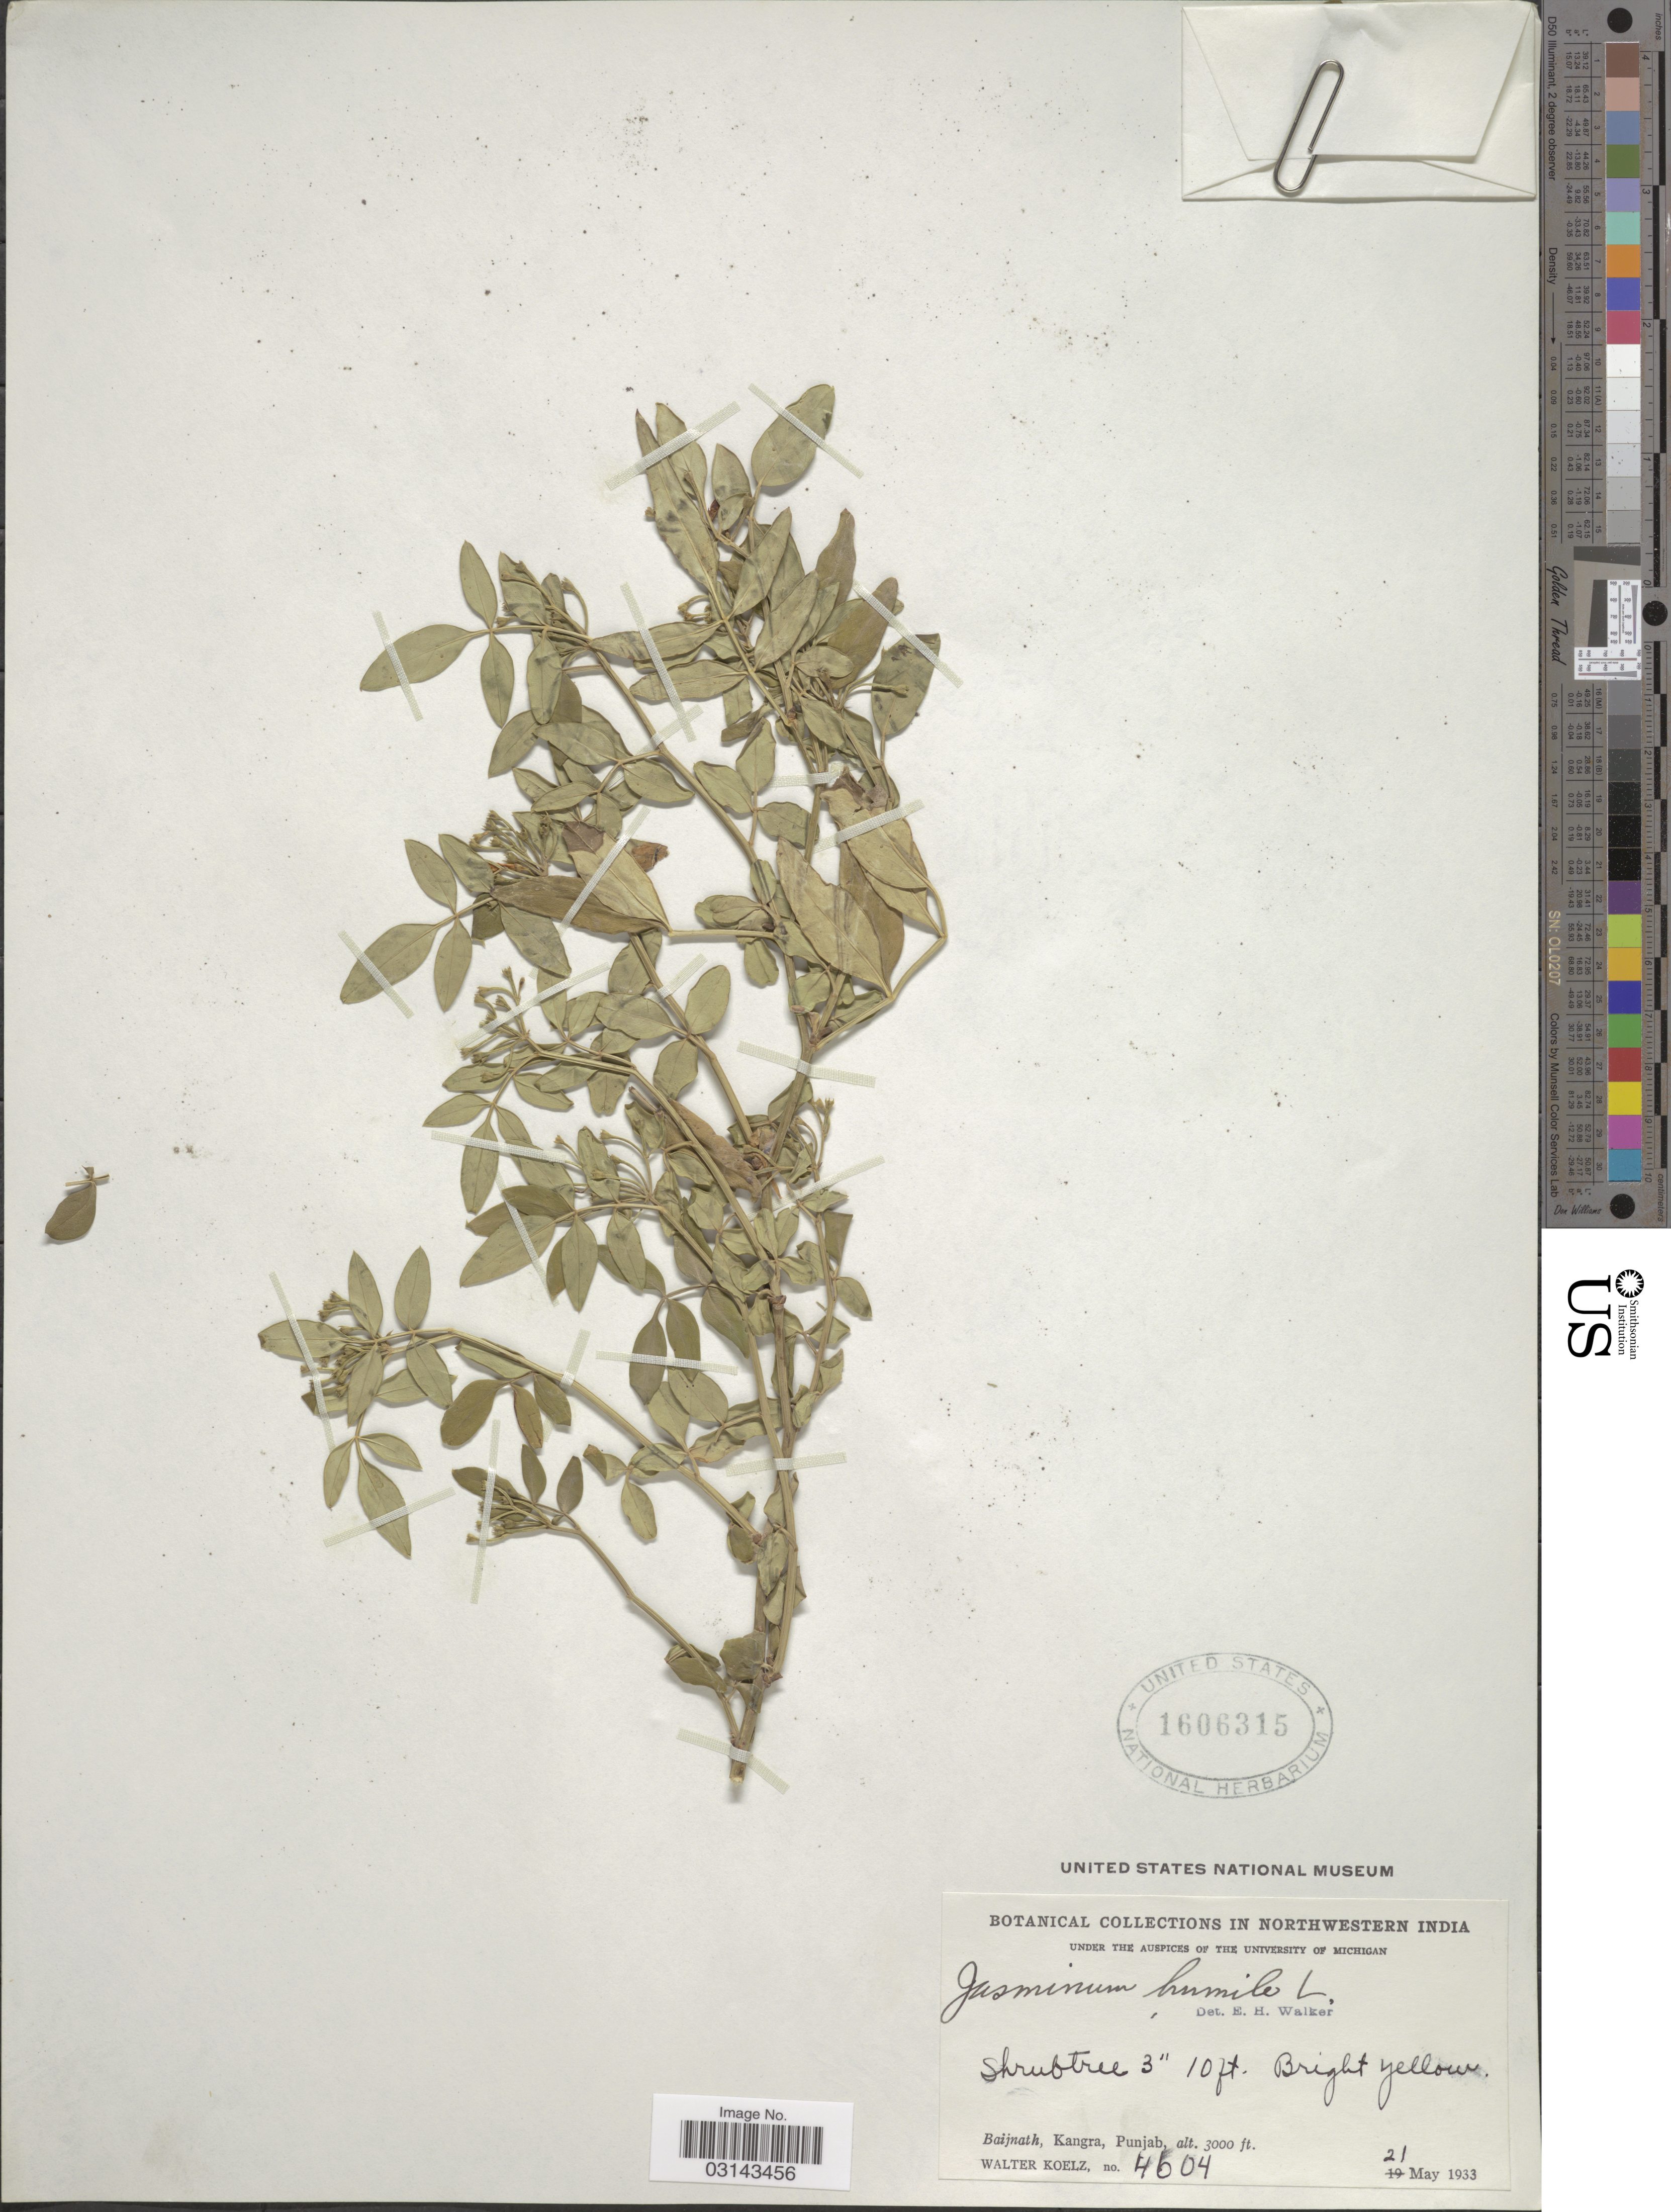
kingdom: Plantae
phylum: Tracheophyta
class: Magnoliopsida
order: Lamiales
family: Oleaceae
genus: Jasminum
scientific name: Jasminum humile var. humile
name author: L.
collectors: W. N. Koelz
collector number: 4604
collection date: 1933-05-21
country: India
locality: Northwestern India. Baijnath, Kangra.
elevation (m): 914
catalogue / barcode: US 1606315